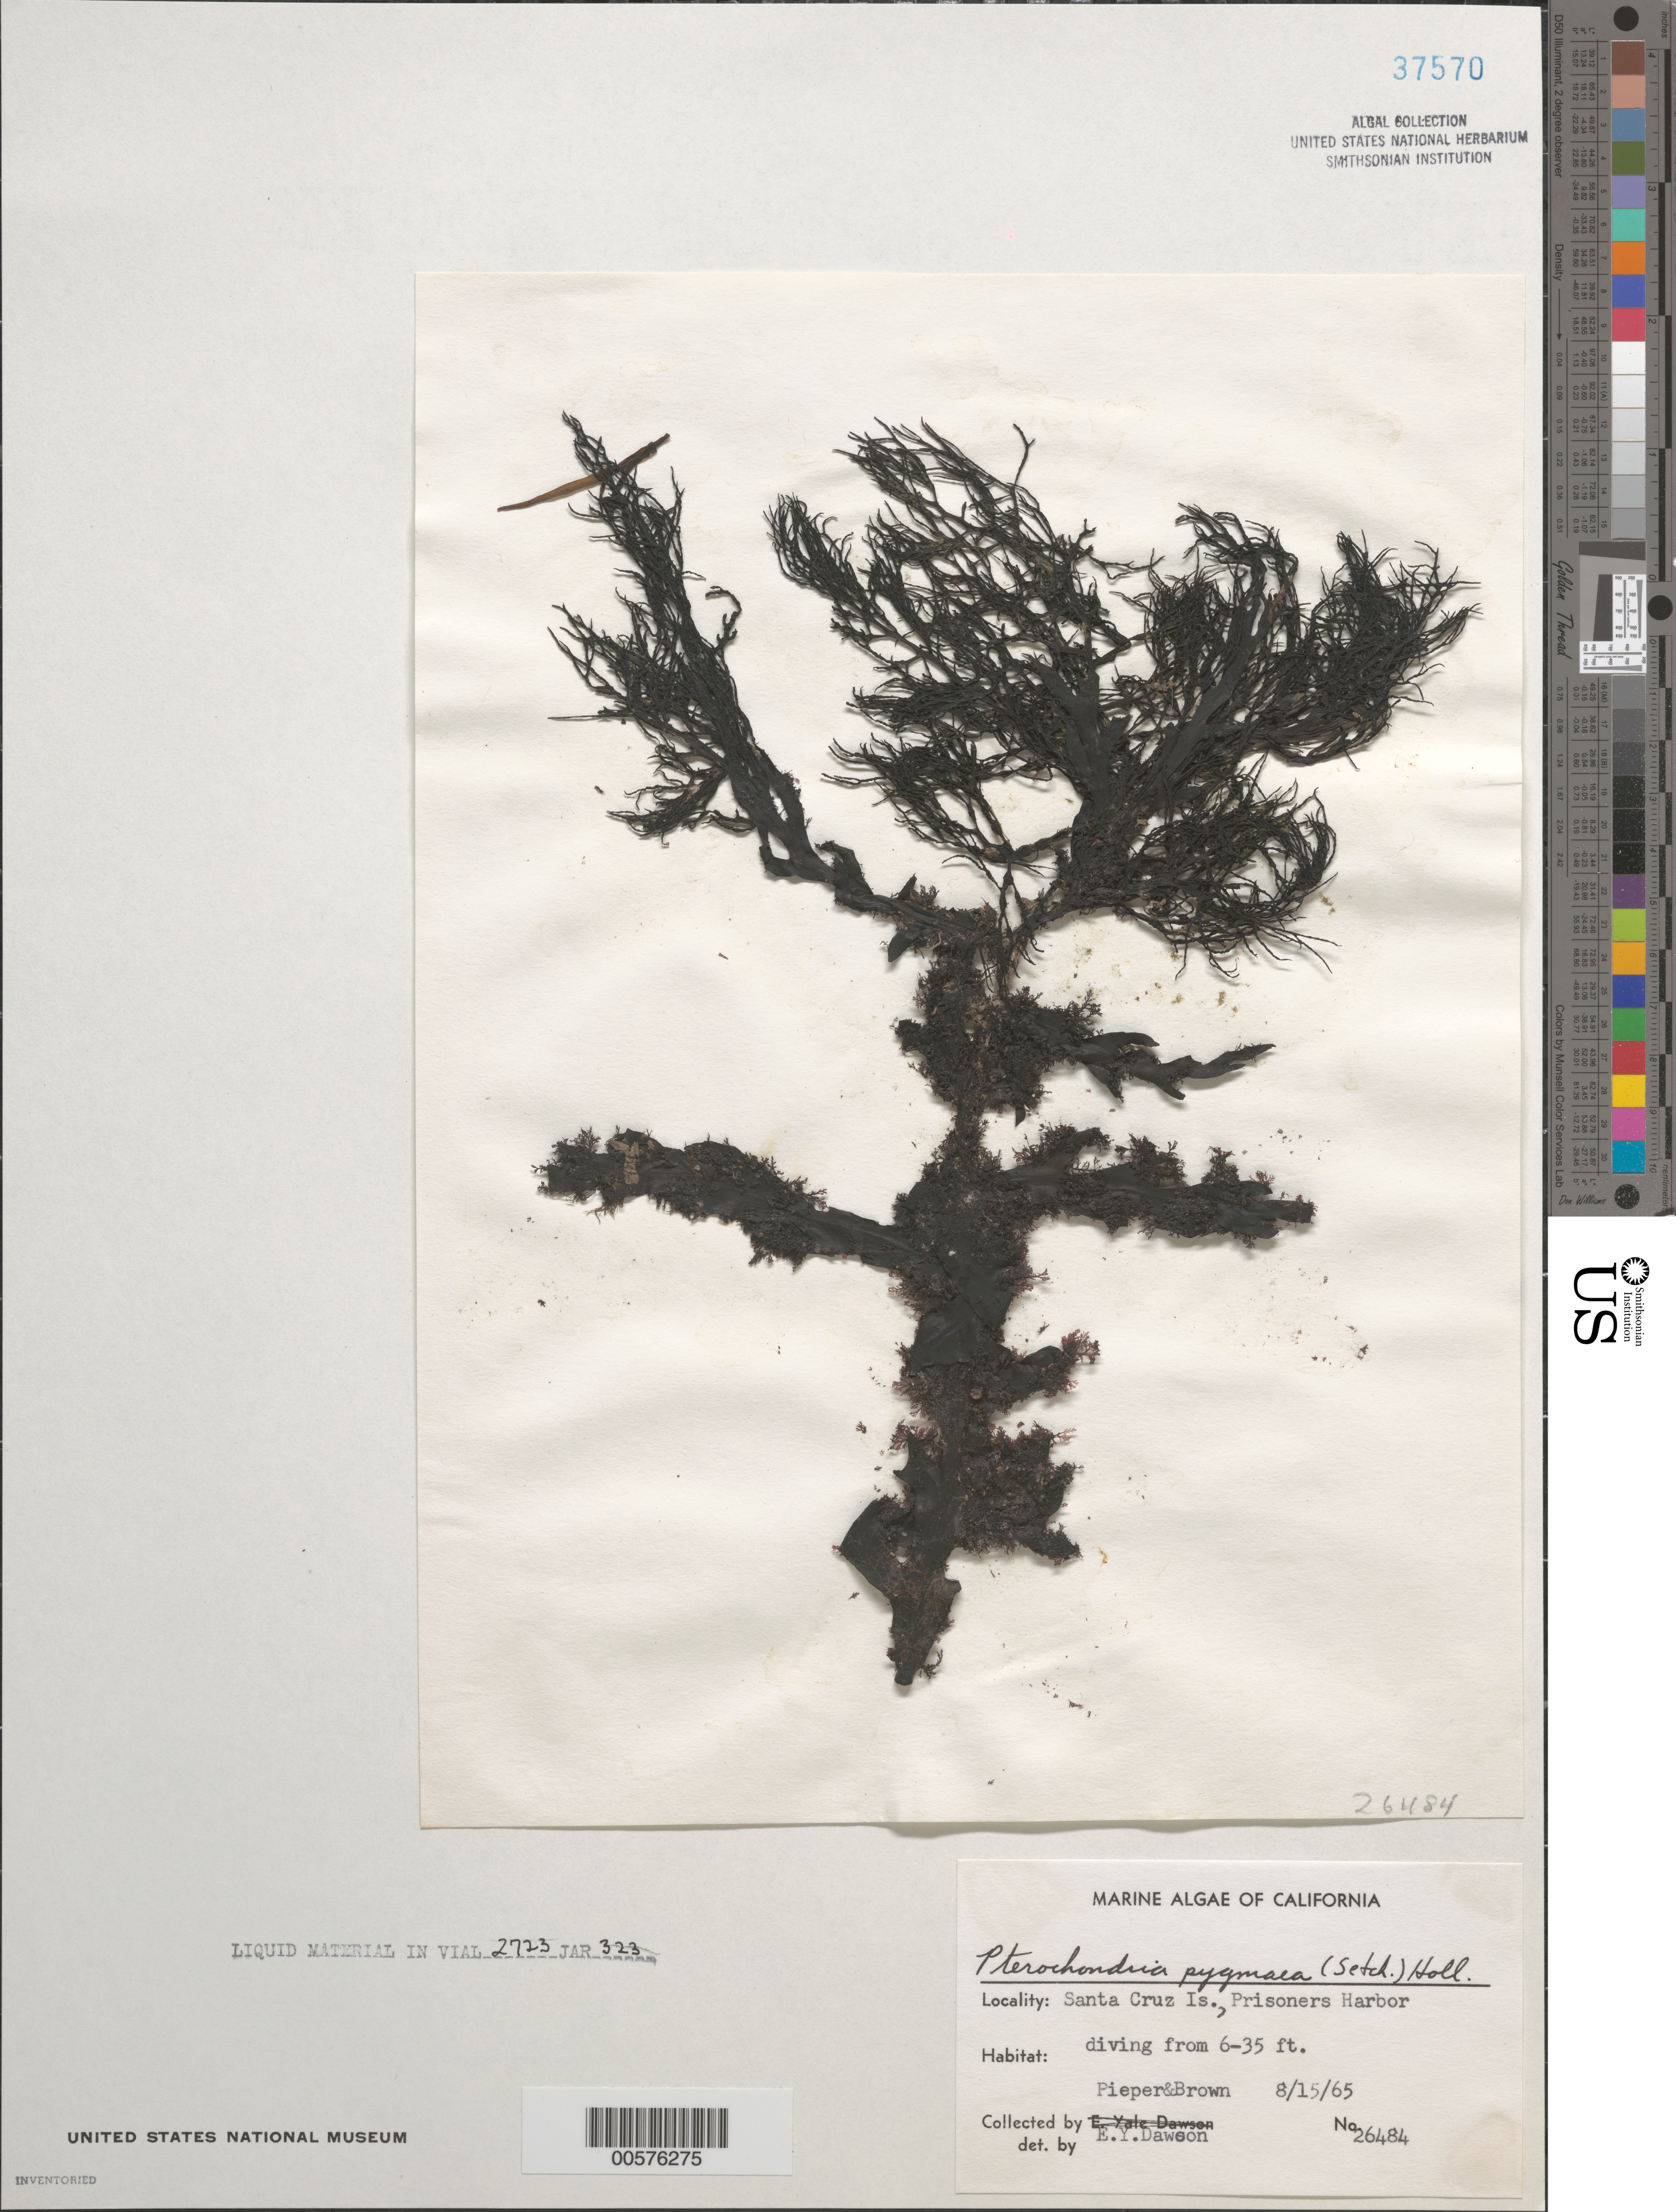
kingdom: Plantae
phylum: Rhodophyta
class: Florideophyceae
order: Ceramiales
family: Rhodomelaceae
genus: Pterochondria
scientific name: Pterochondria woodii var. pygmaea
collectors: D. Pieper & D. Brown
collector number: EYD 26484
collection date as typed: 15 Aug 1965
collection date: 1965-08-15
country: United States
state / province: California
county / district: Santa Barbara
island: Santa Cruz Island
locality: Prisoner's Harbor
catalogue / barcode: US 37570